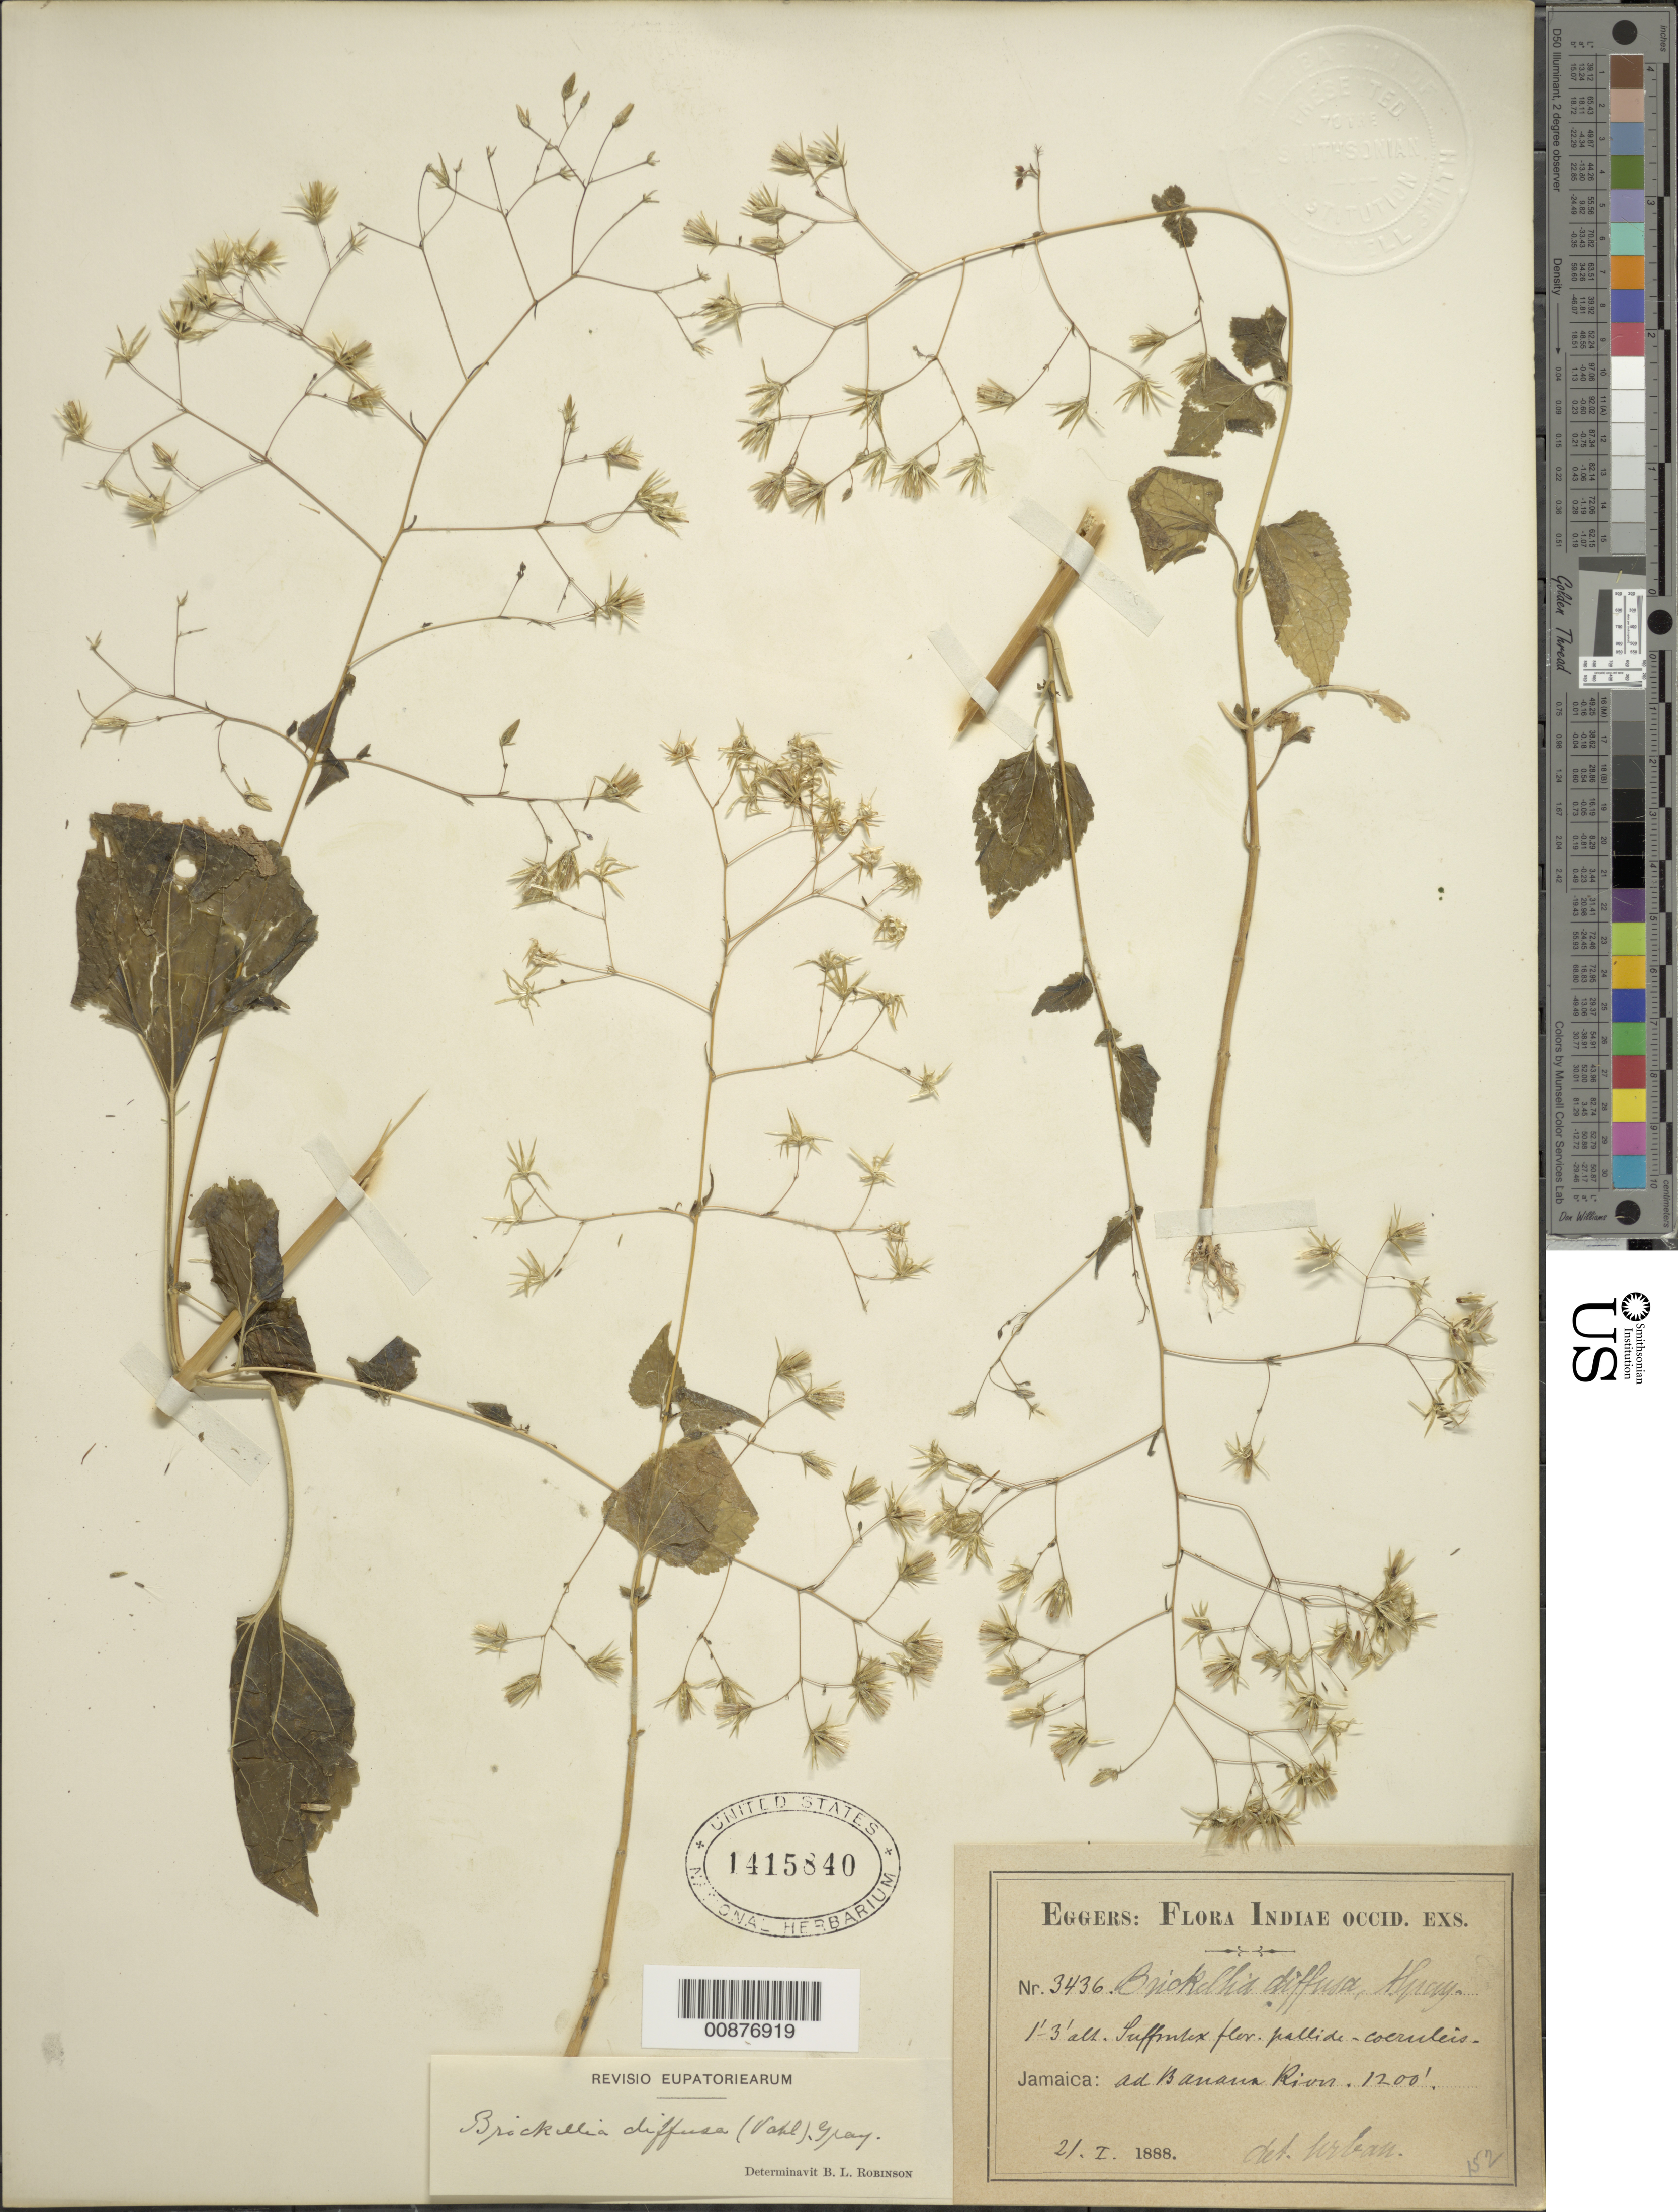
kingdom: Plantae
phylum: Tracheophyta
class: Magnoliopsida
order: Asterales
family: Asteraceae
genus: Brickellia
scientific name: Brickellia diffusa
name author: (Vahl) A. Gray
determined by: Urban, Ignatz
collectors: H. F. A. von Eggers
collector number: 3436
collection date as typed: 21 Jan 1888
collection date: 1888-01-21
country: Cuba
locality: Ad Banana River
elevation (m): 366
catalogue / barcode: US 1415840